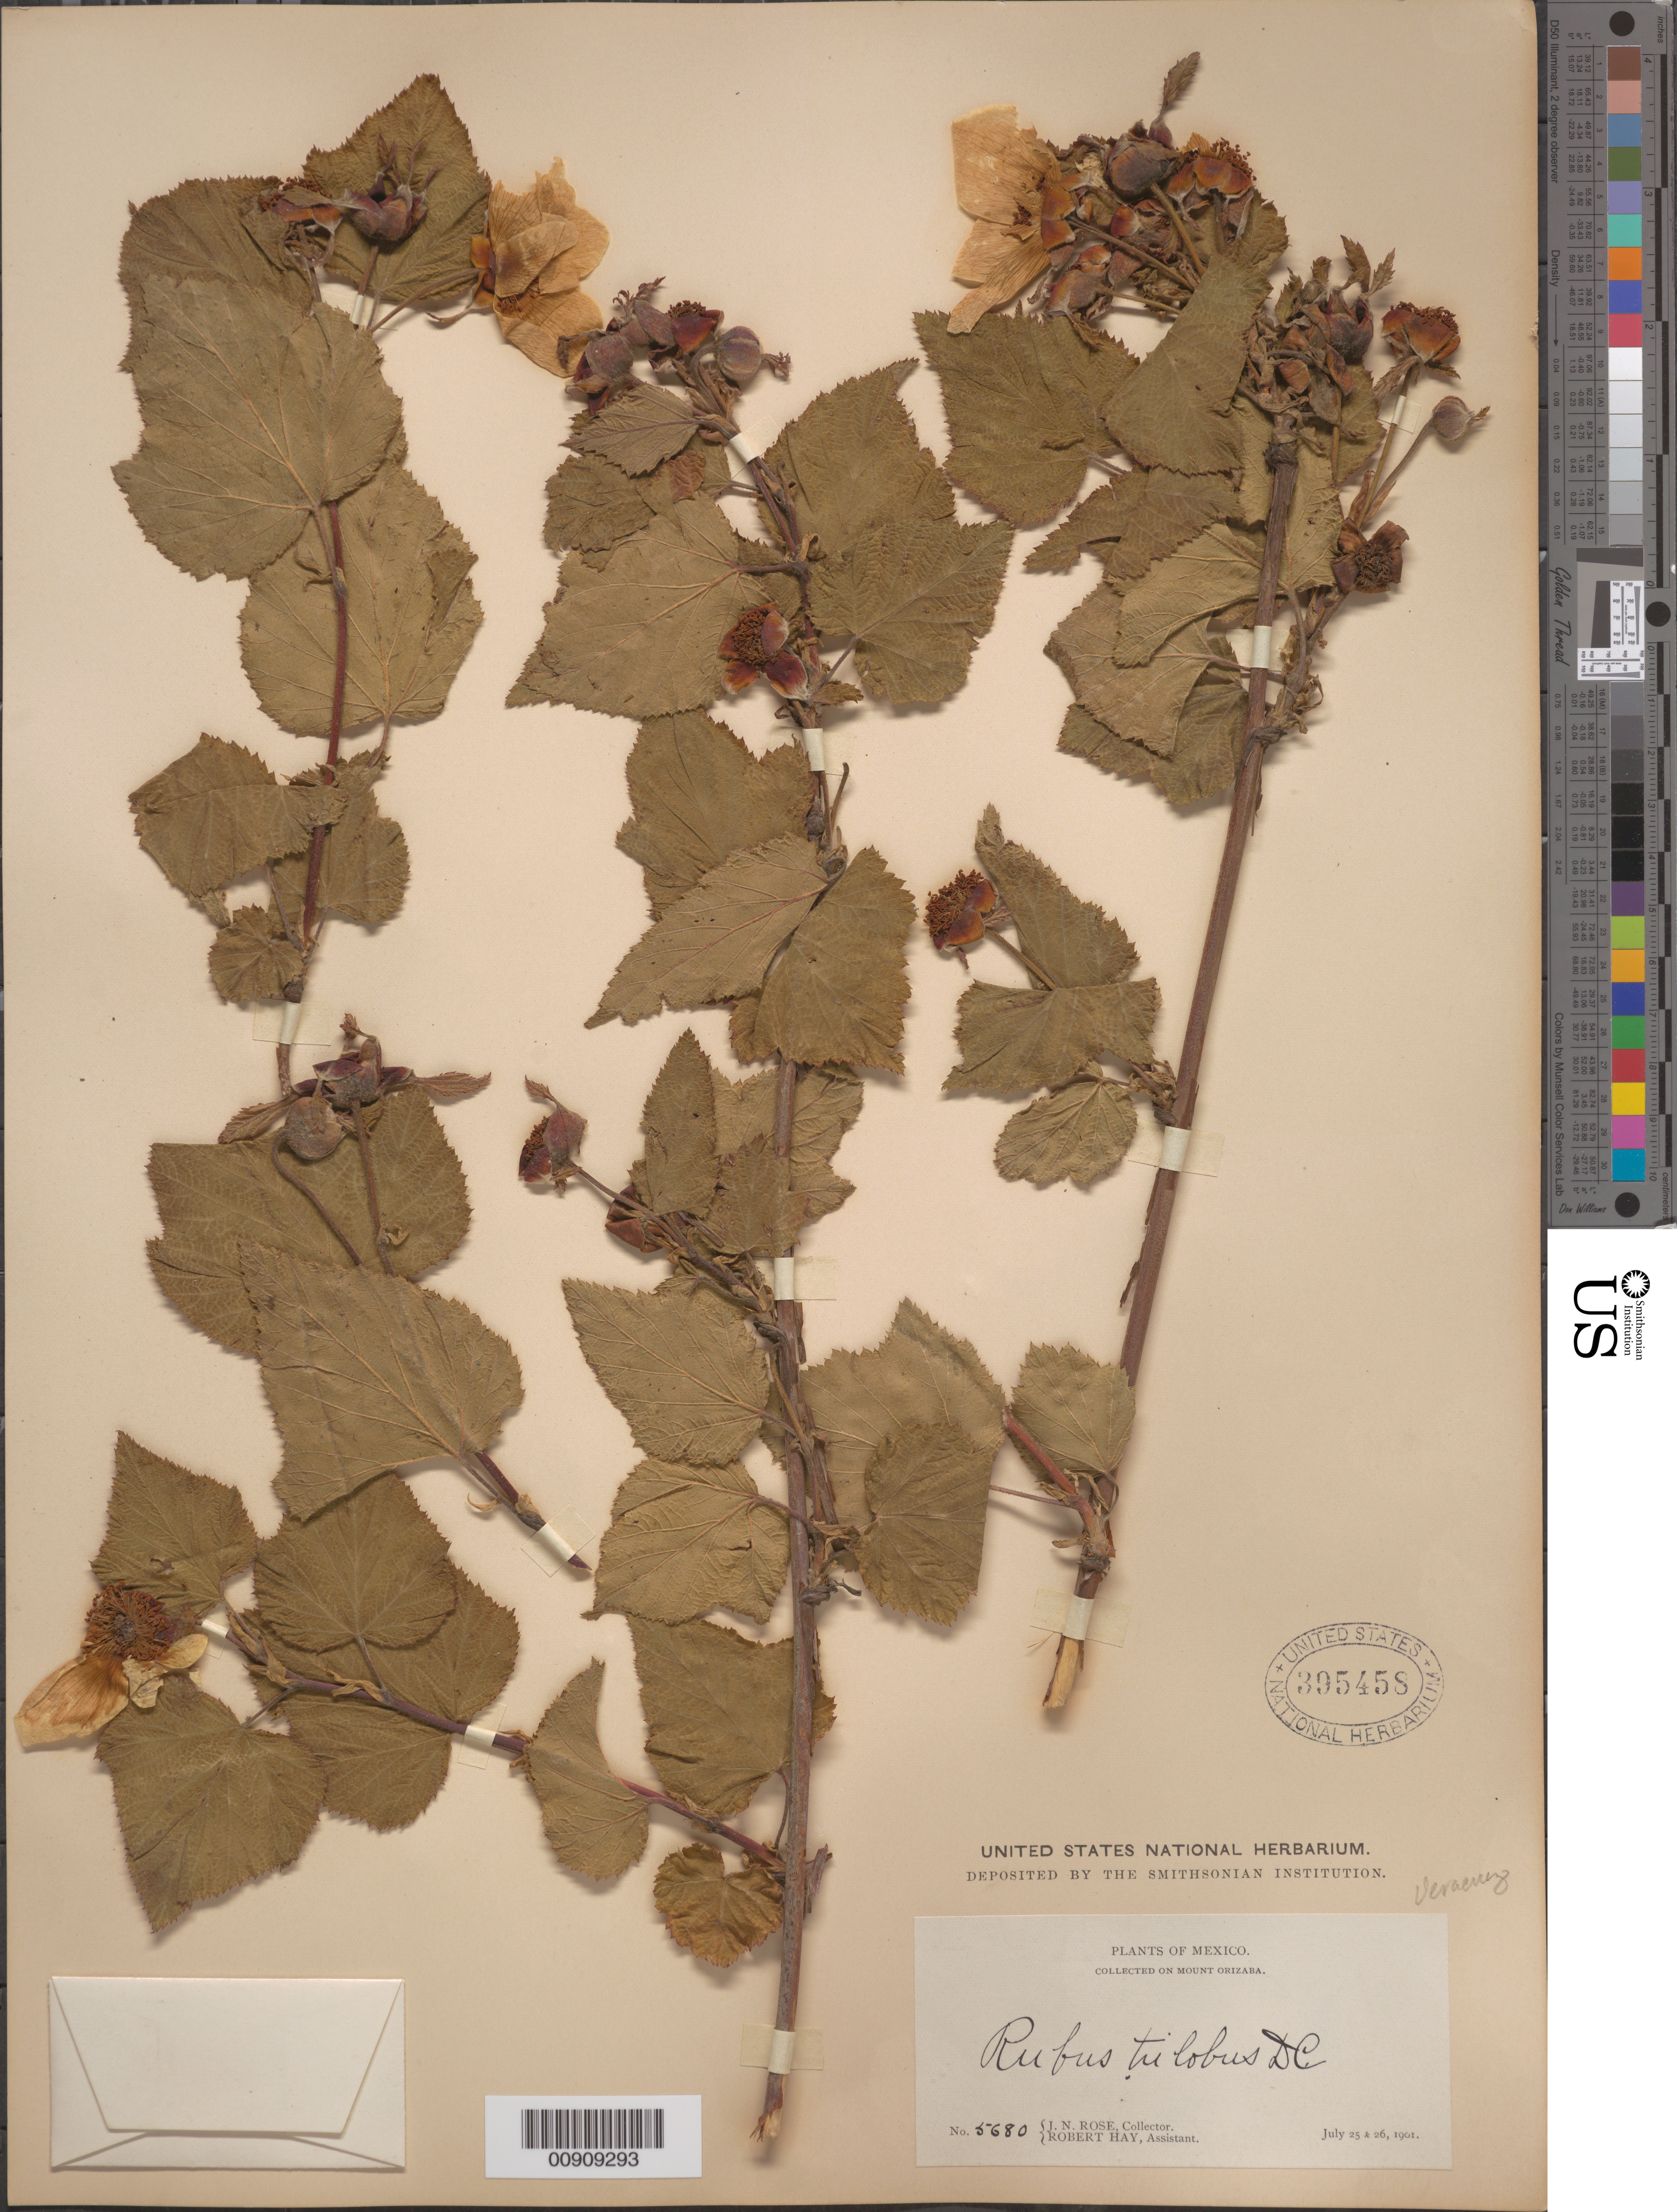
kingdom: Plantae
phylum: Tracheophyta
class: Magnoliopsida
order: Rosales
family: Rosaceae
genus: Rubus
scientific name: Rubus trilobus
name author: Moc. & Sessé ex Ser.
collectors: J. N. Rose & R. Hay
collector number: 5680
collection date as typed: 25 Jul 1901 to 26 Jul 1901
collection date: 1901-07-25/1901-07-26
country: Mexico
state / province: Veracruz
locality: Mount Orizaba.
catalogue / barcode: US 395458